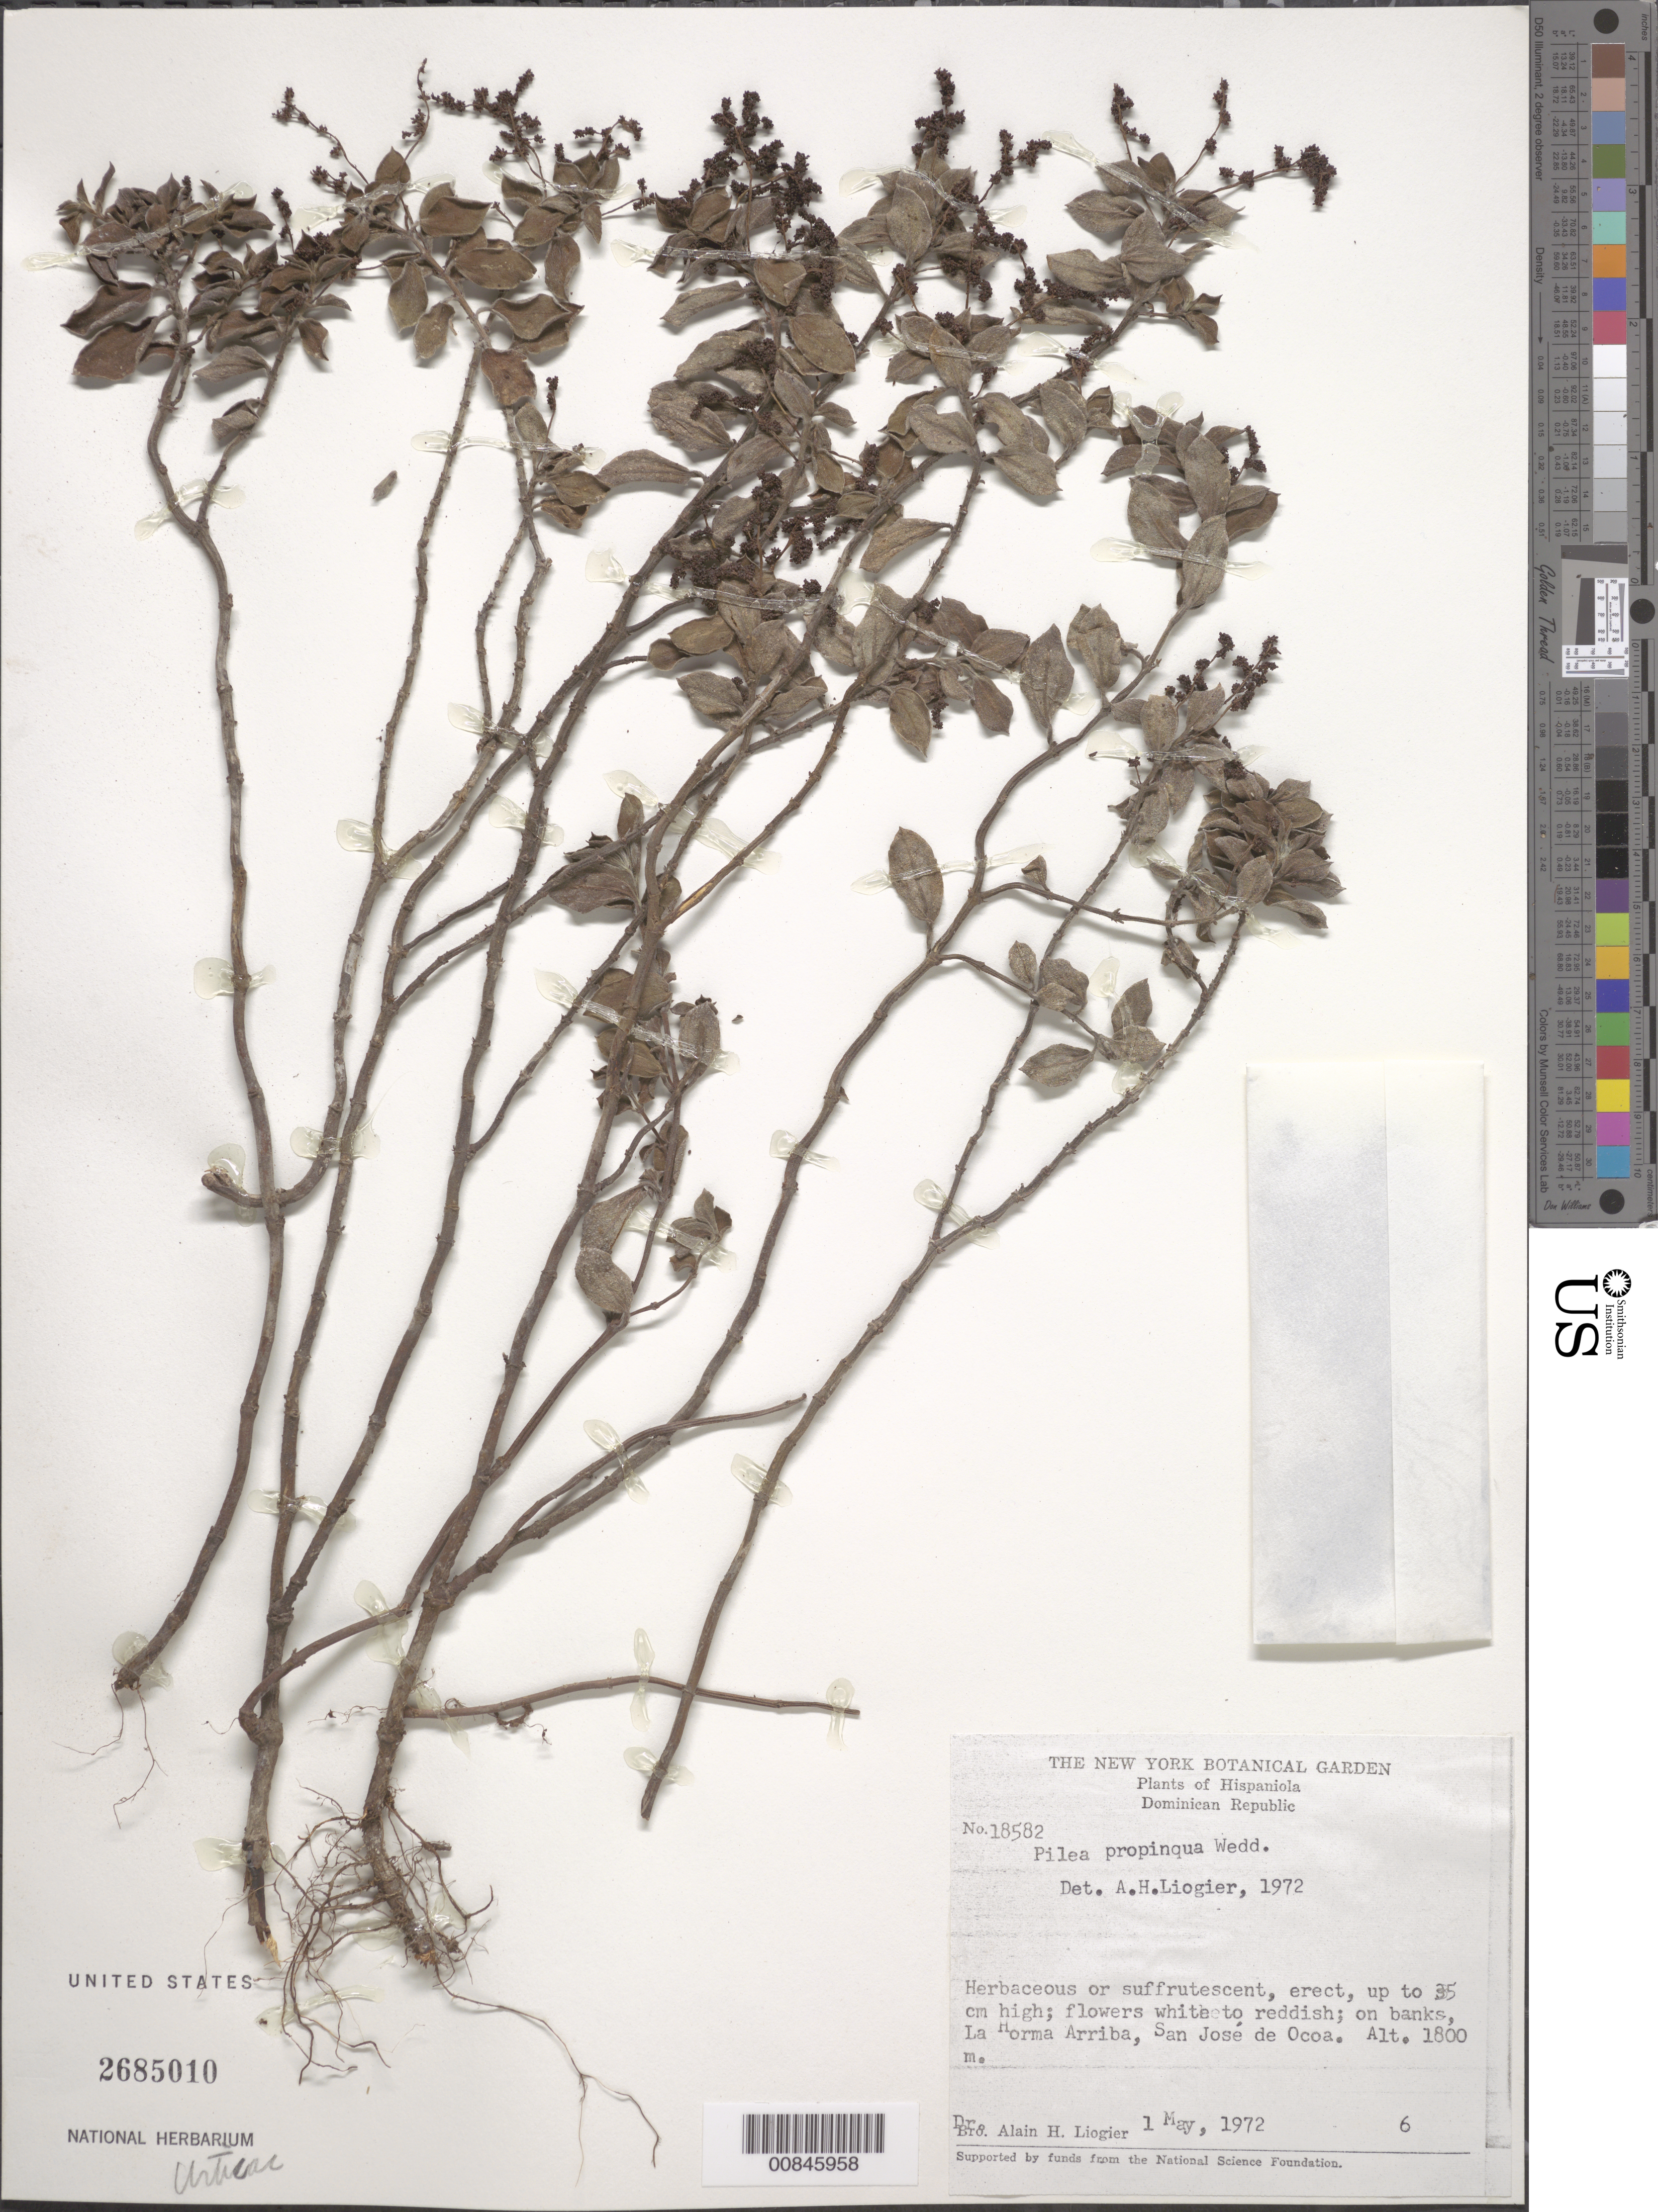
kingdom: Plantae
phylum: Tracheophyta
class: Magnoliopsida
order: Rosales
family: Urticaceae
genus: Pilea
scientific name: Pilea propinqua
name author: Wedd.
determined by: Liogier, Alain H.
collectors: A. H. Liogier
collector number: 18582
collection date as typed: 01 May 1972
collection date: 1972-05-01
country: Dominican Republic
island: Hispaniola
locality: La Horma Arriba, San José de Ocoa.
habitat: On banks.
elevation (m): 1800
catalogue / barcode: US 2685010